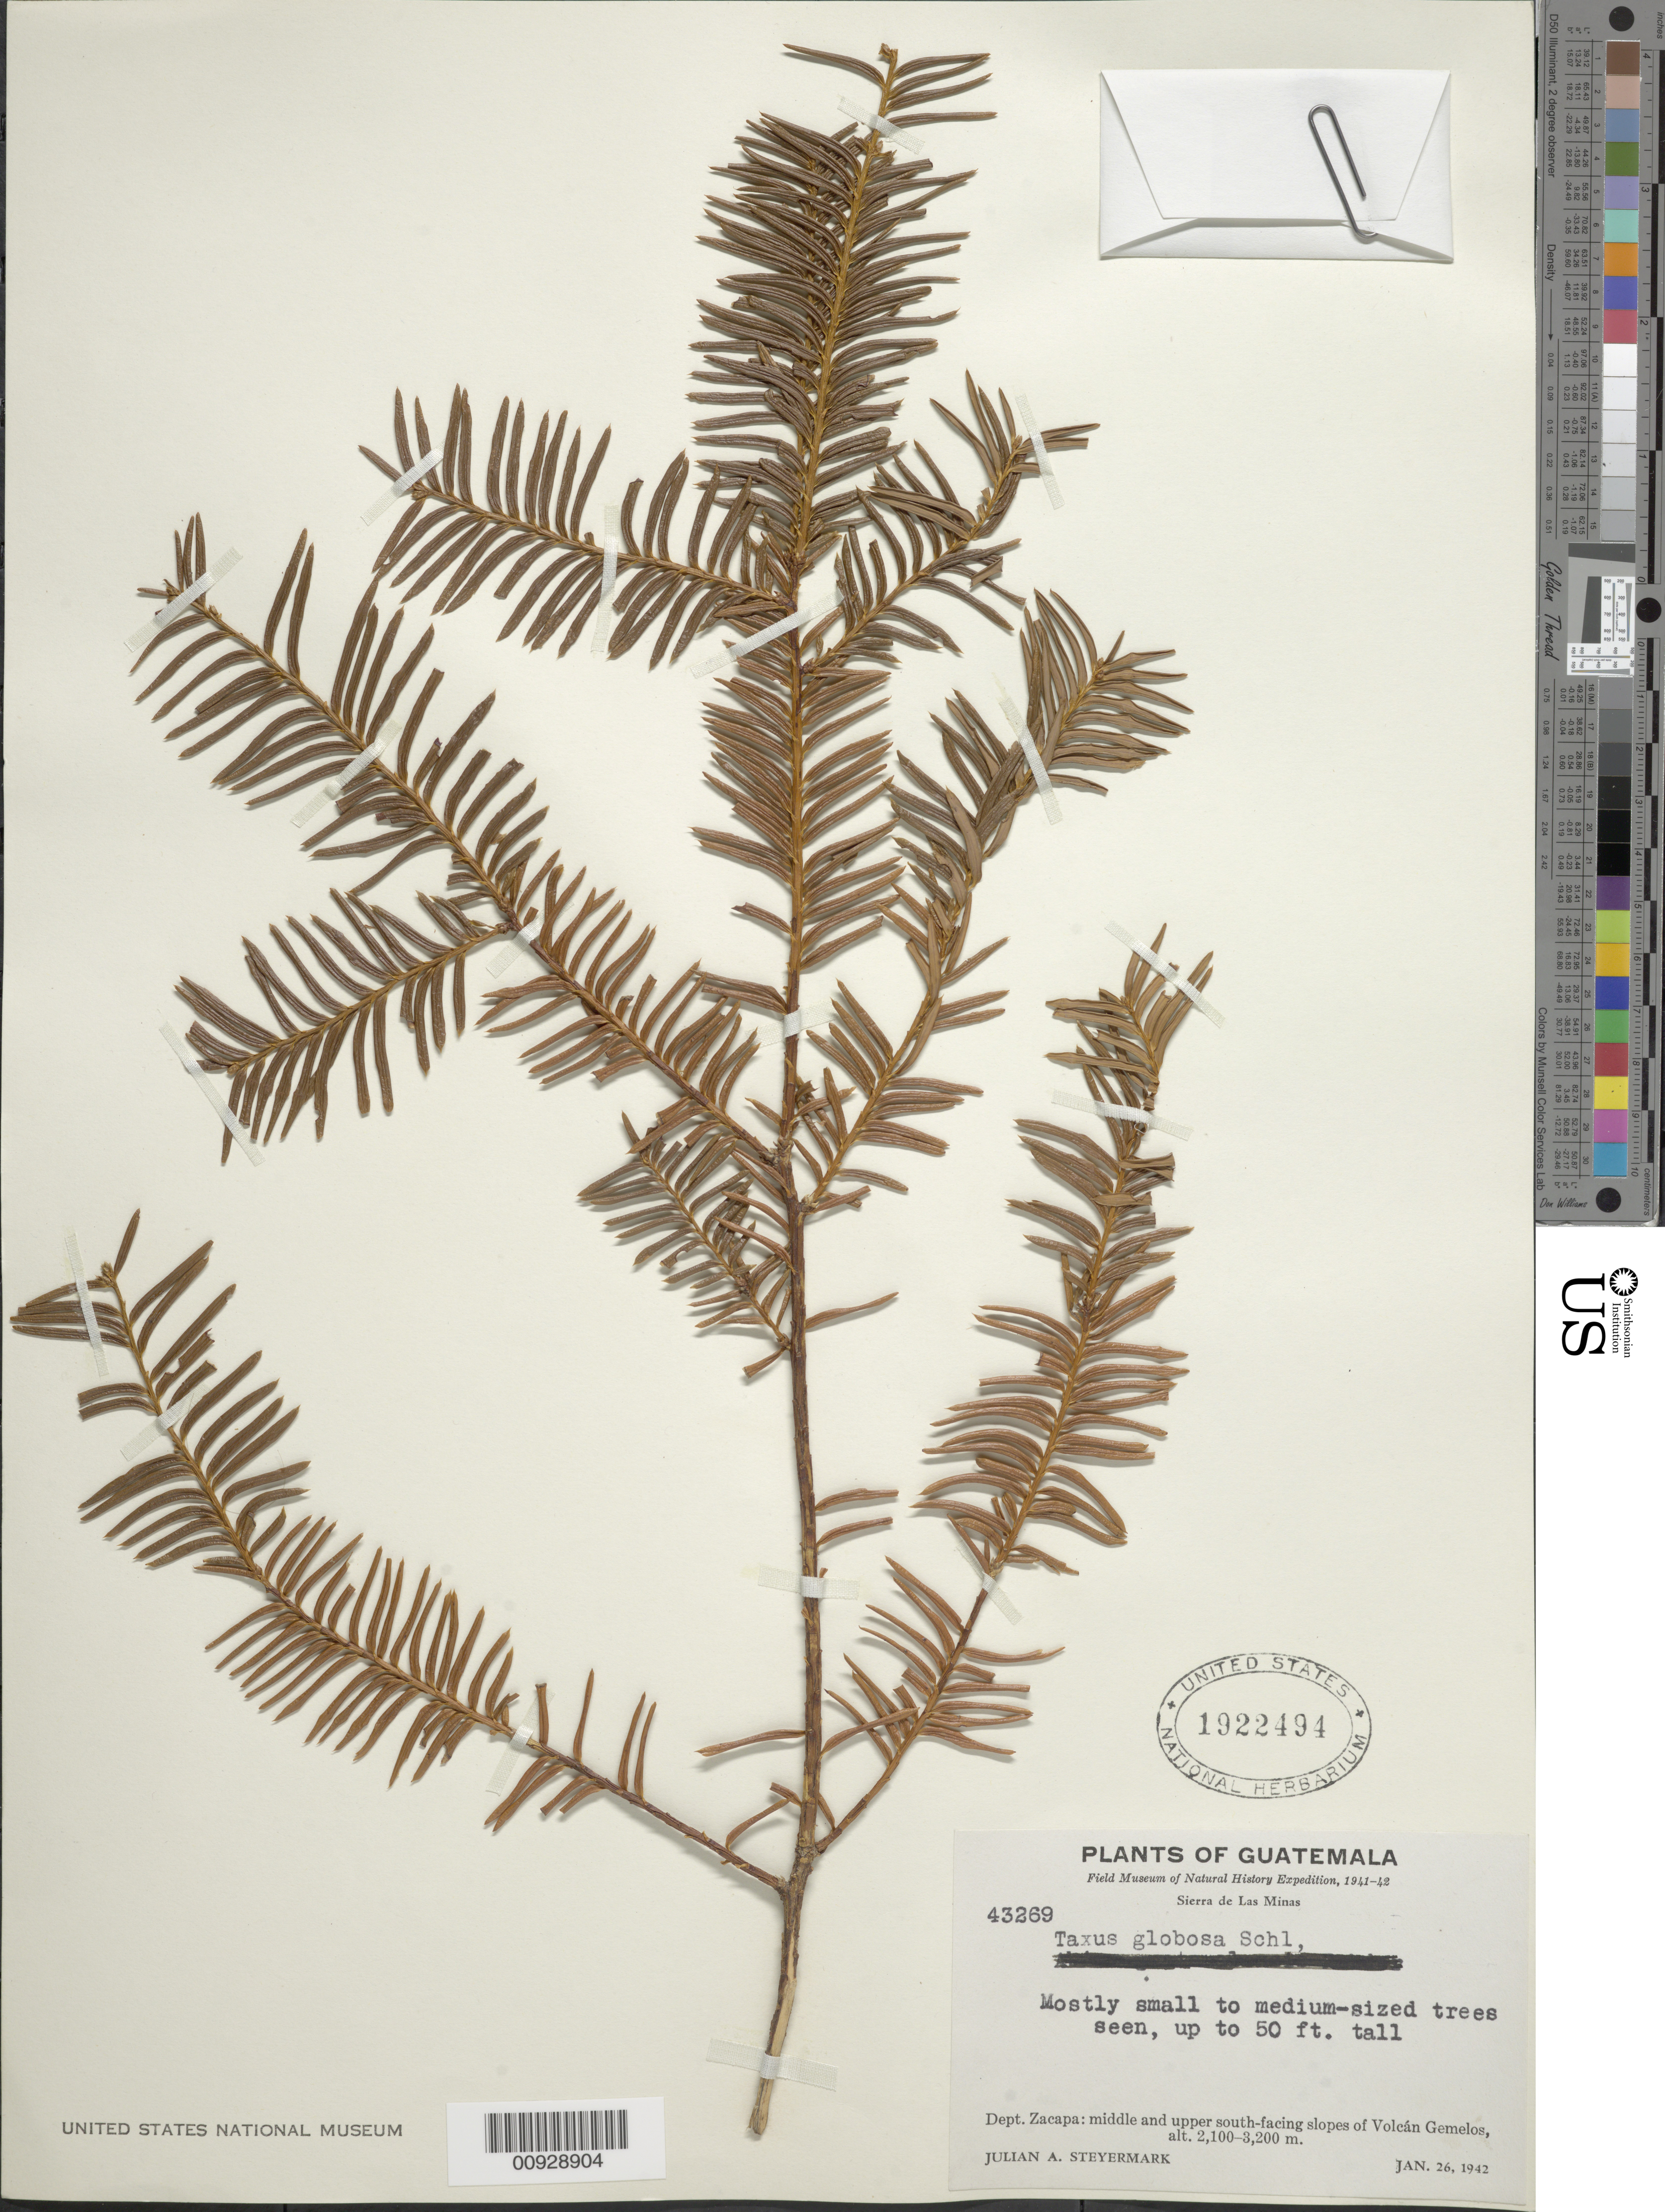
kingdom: Plantae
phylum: Tracheophyta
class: Pinopsida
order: Pinales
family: Taxaceae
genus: Taxus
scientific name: Taxus globosa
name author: Schltdl.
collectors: J. Steyermark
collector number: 43269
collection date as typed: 26 Jan 1942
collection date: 1942-01-26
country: Guatemala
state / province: Zacapa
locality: Volcán Gemelos. Sierra de Las Minas.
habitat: Middle and upper south-facing slopes of Volcán.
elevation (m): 3200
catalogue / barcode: US 1922494